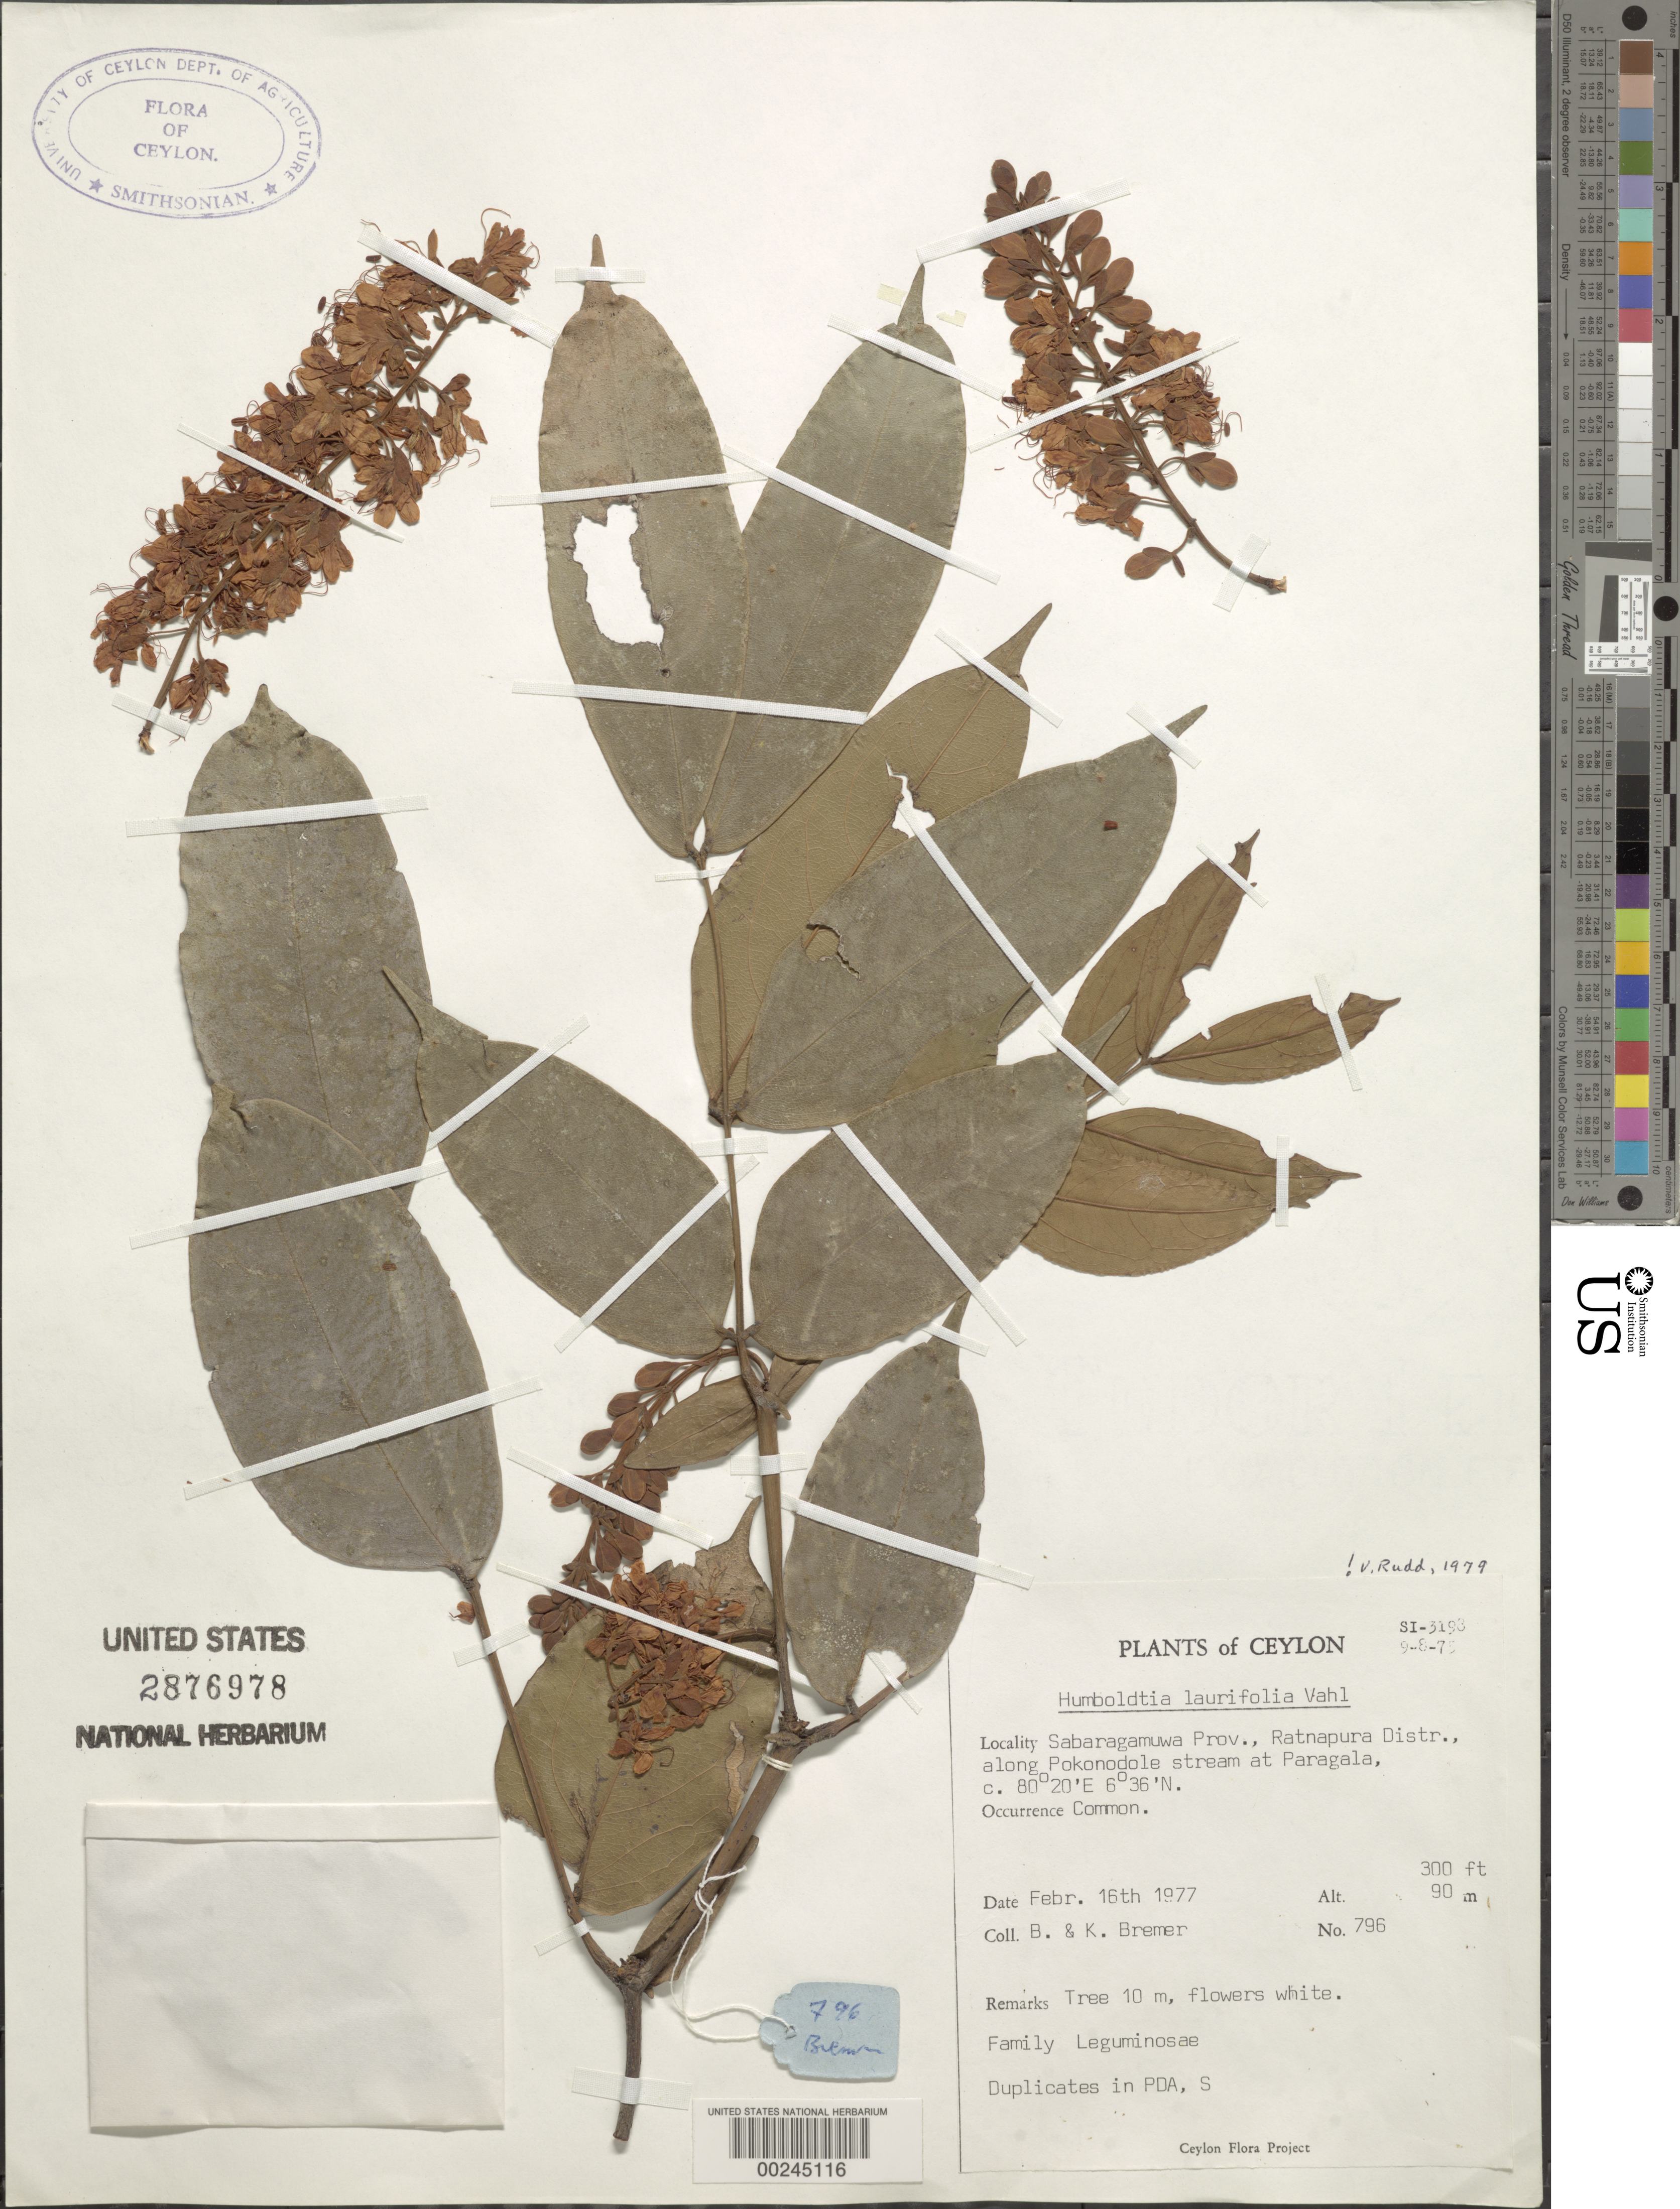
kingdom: Plantae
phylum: Tracheophyta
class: Magnoliopsida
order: Fabales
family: Fabaceae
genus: Humboldtia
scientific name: Humboldtia laurifolia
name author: Vahl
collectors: B. Bremer & K. Bremer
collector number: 796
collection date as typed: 16 Feb 1977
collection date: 1977-02-16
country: Sri Lanka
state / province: Sabaragamuwa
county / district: Ratnapura Dist.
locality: Along pokonodole stream at paragala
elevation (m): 91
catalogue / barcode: US 2876978